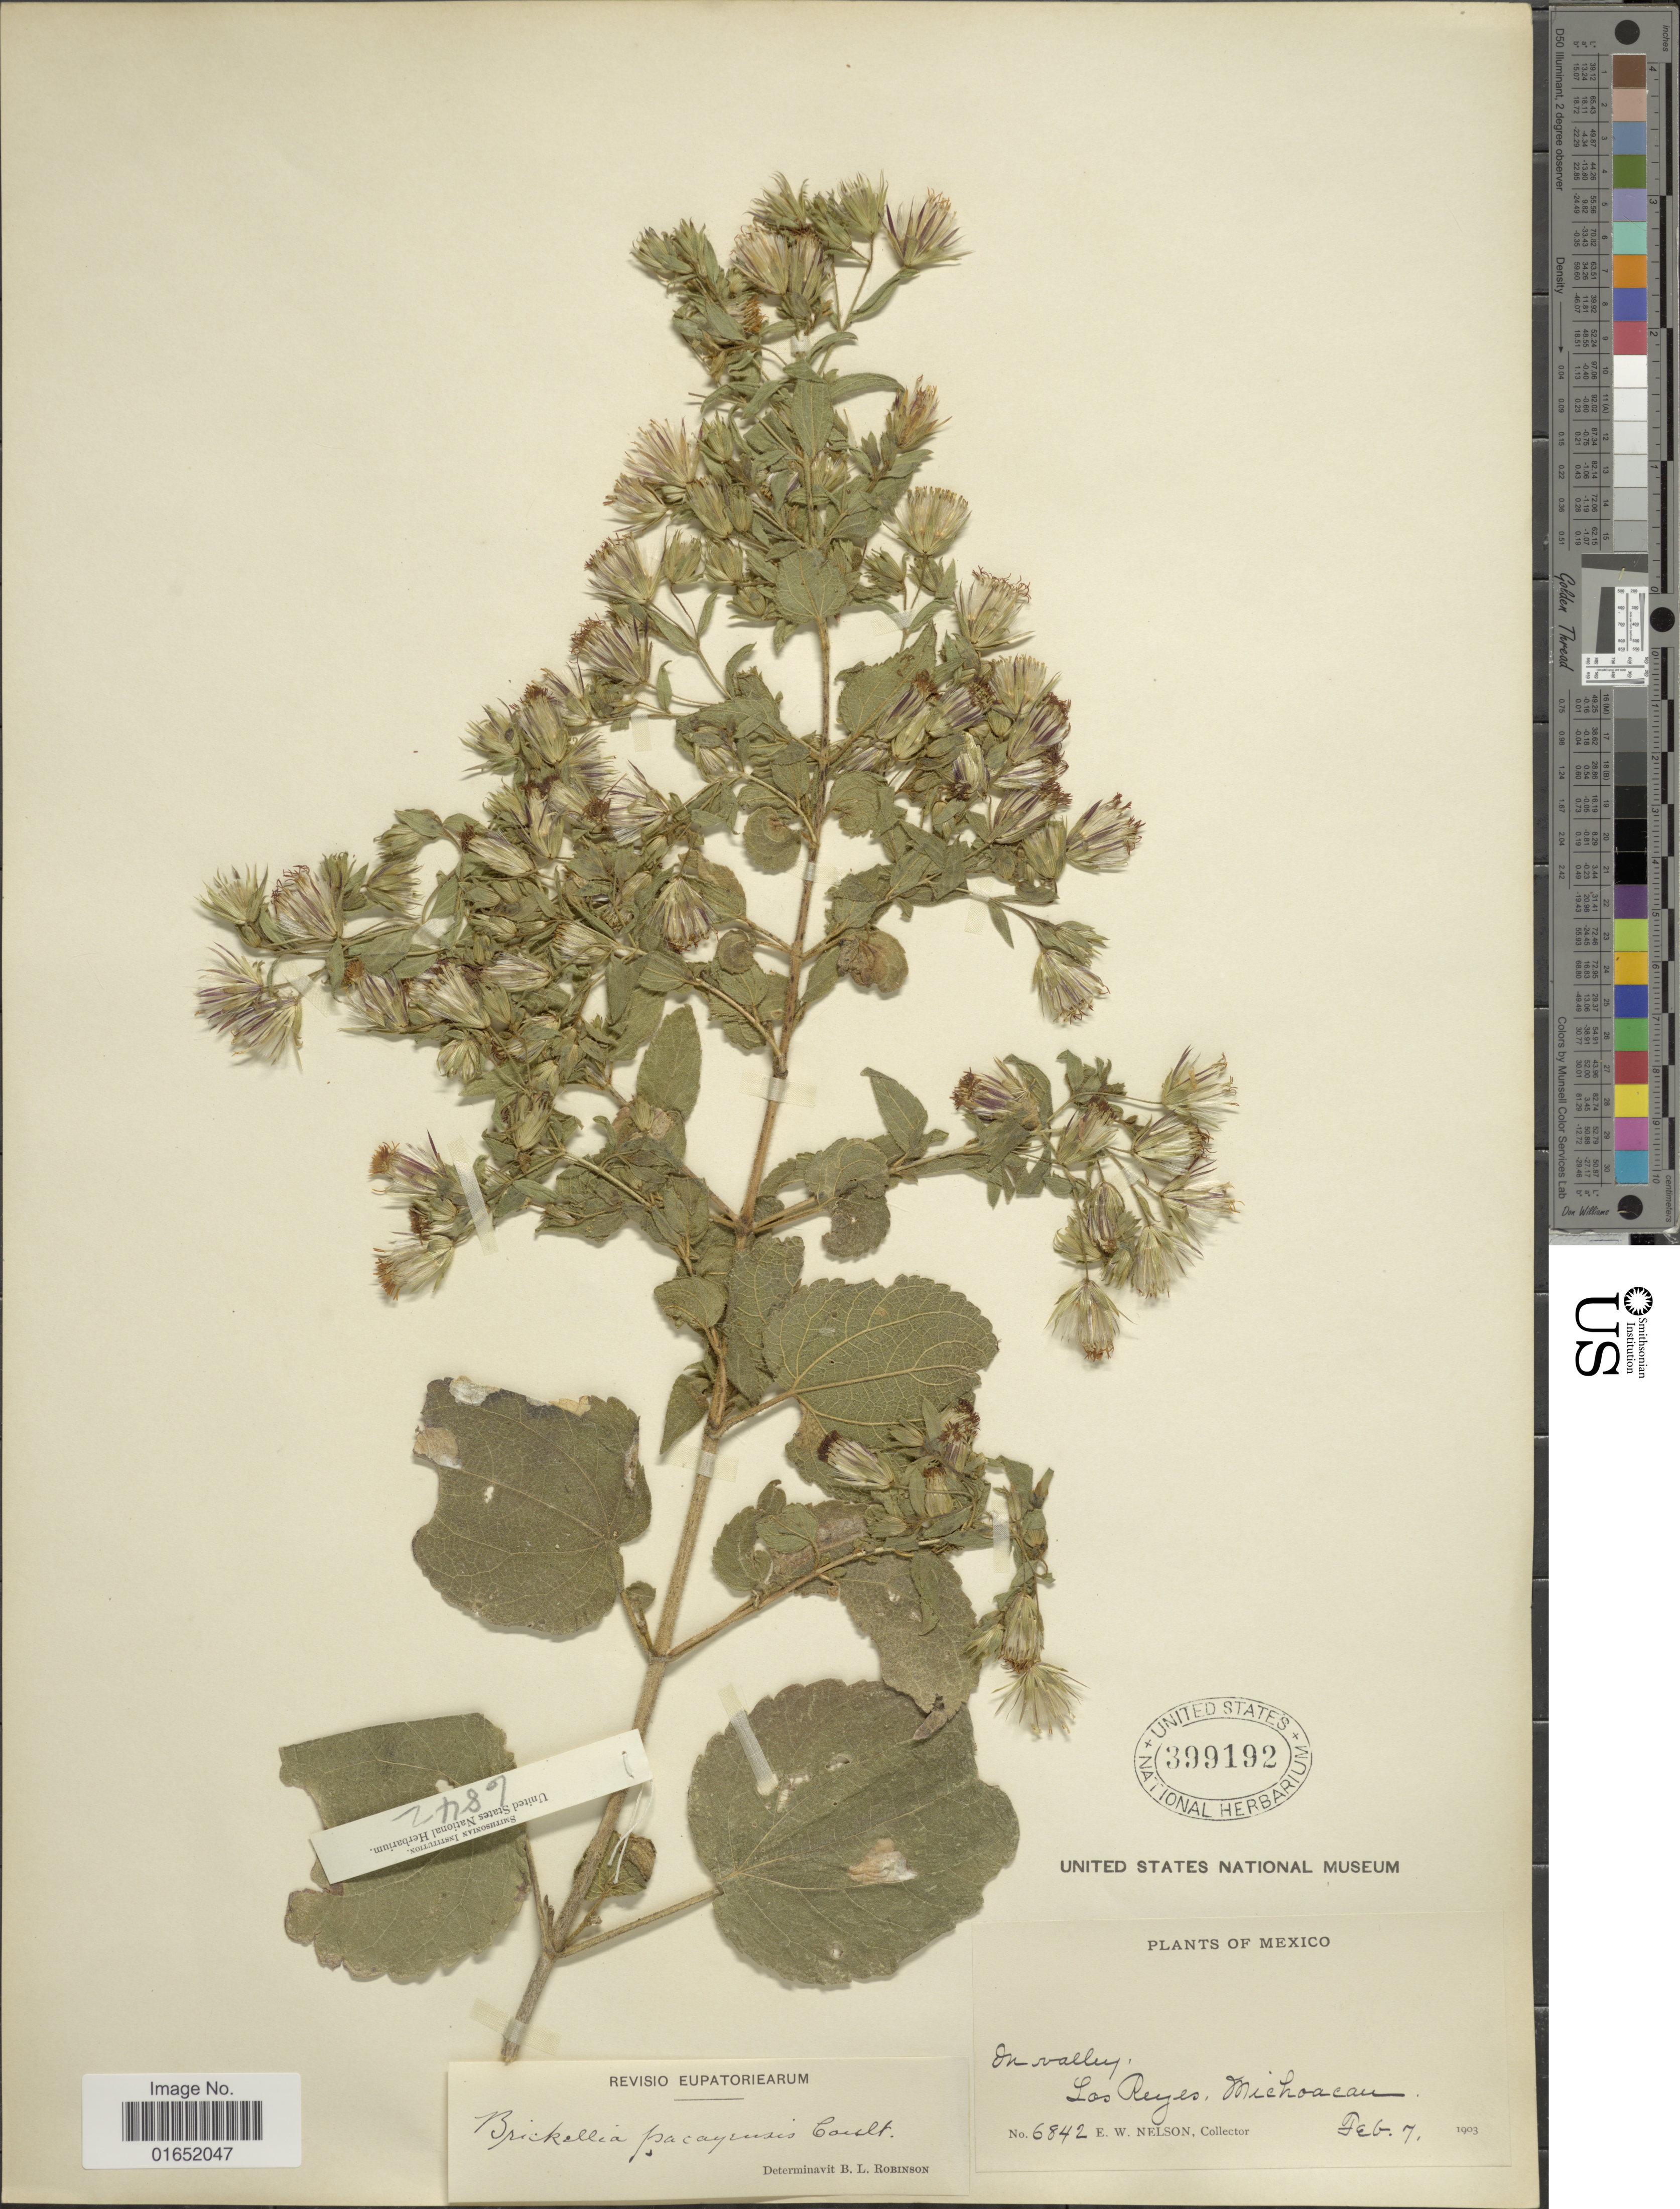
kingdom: Plantae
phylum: Tracheophyta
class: Magnoliopsida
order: Asterales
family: Asteraceae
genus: Brickellia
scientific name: Brickellia pacayensis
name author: J.M. Coult.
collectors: E. W. Nelson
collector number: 6842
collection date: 1903-02-07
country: Mexico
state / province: Michoacán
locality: Los Reyes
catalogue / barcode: US 399192